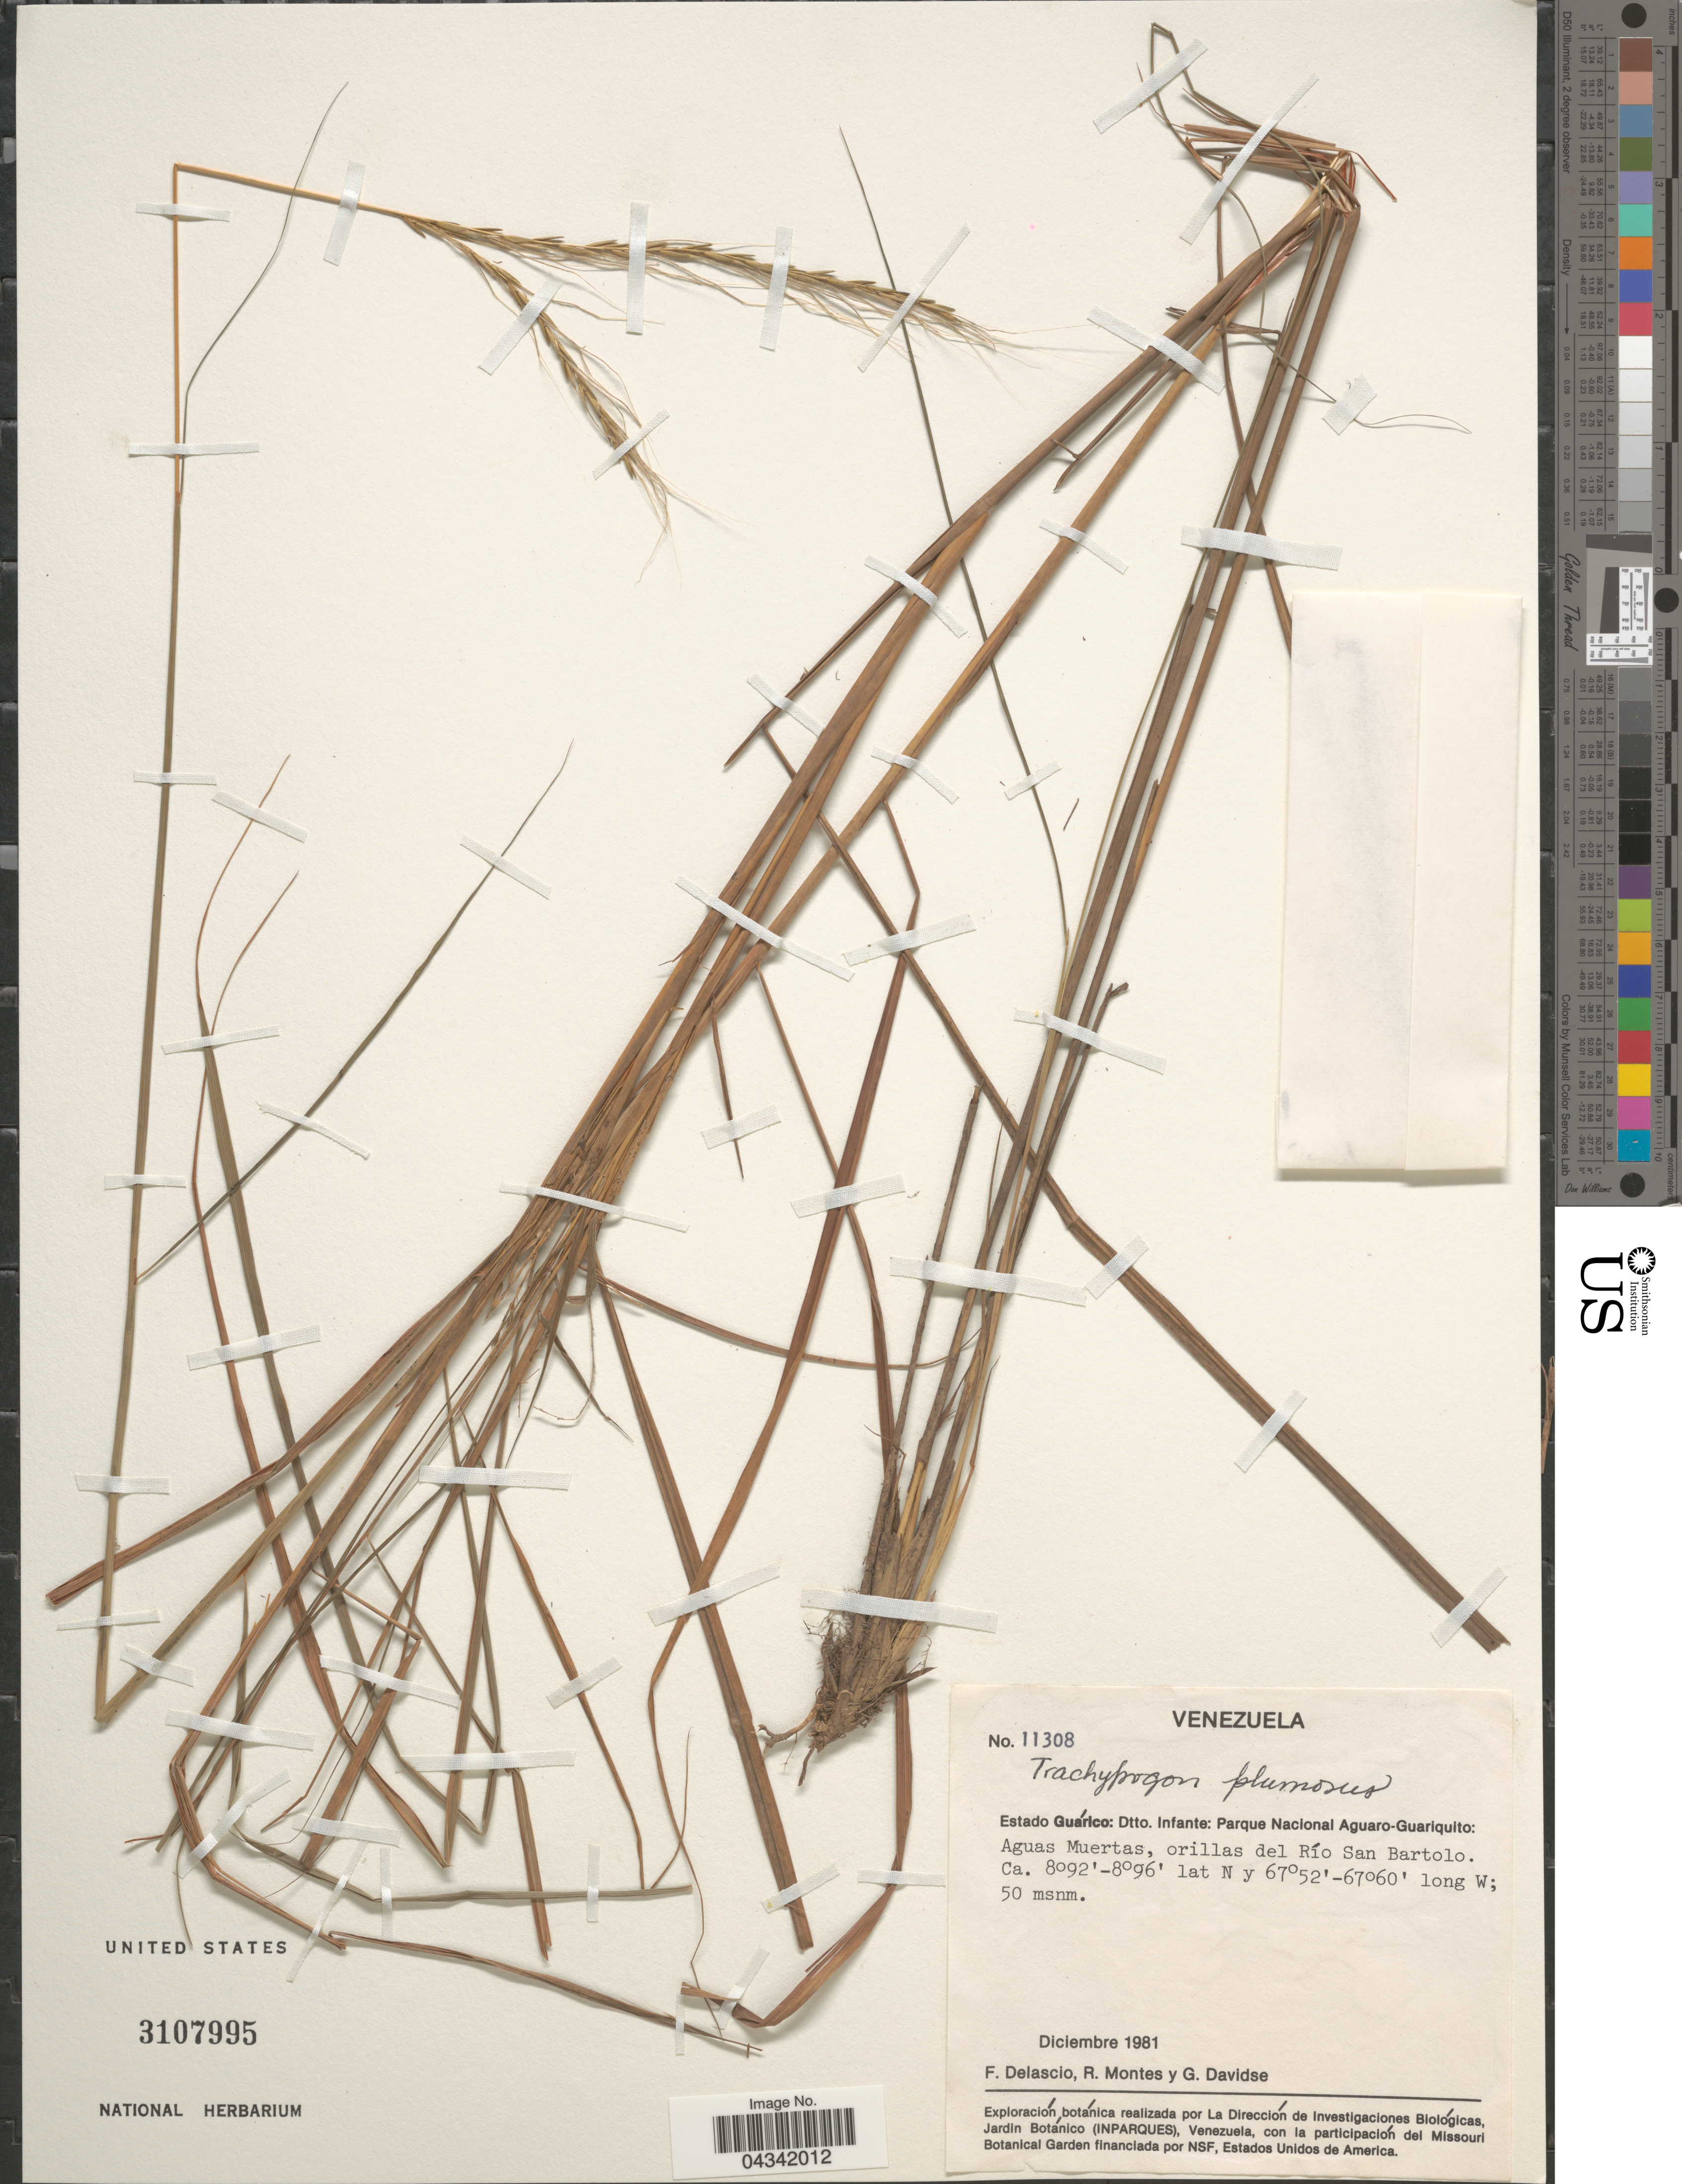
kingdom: Plantae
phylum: Tracheophyta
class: Liliopsida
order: Poales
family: Poaceae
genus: Trachypogon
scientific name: Trachypogon spicatus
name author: (L. f.) Kuntze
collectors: F. Delascio C., R. Montes & G. Davidse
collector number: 11308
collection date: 1981-12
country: Venezuela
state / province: Guarico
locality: Dtto. Infante: Parque Nacional Aguaro-Guariquito: Aguas Muertas, orillas del Río San Bartolo.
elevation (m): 50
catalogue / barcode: US 3107995